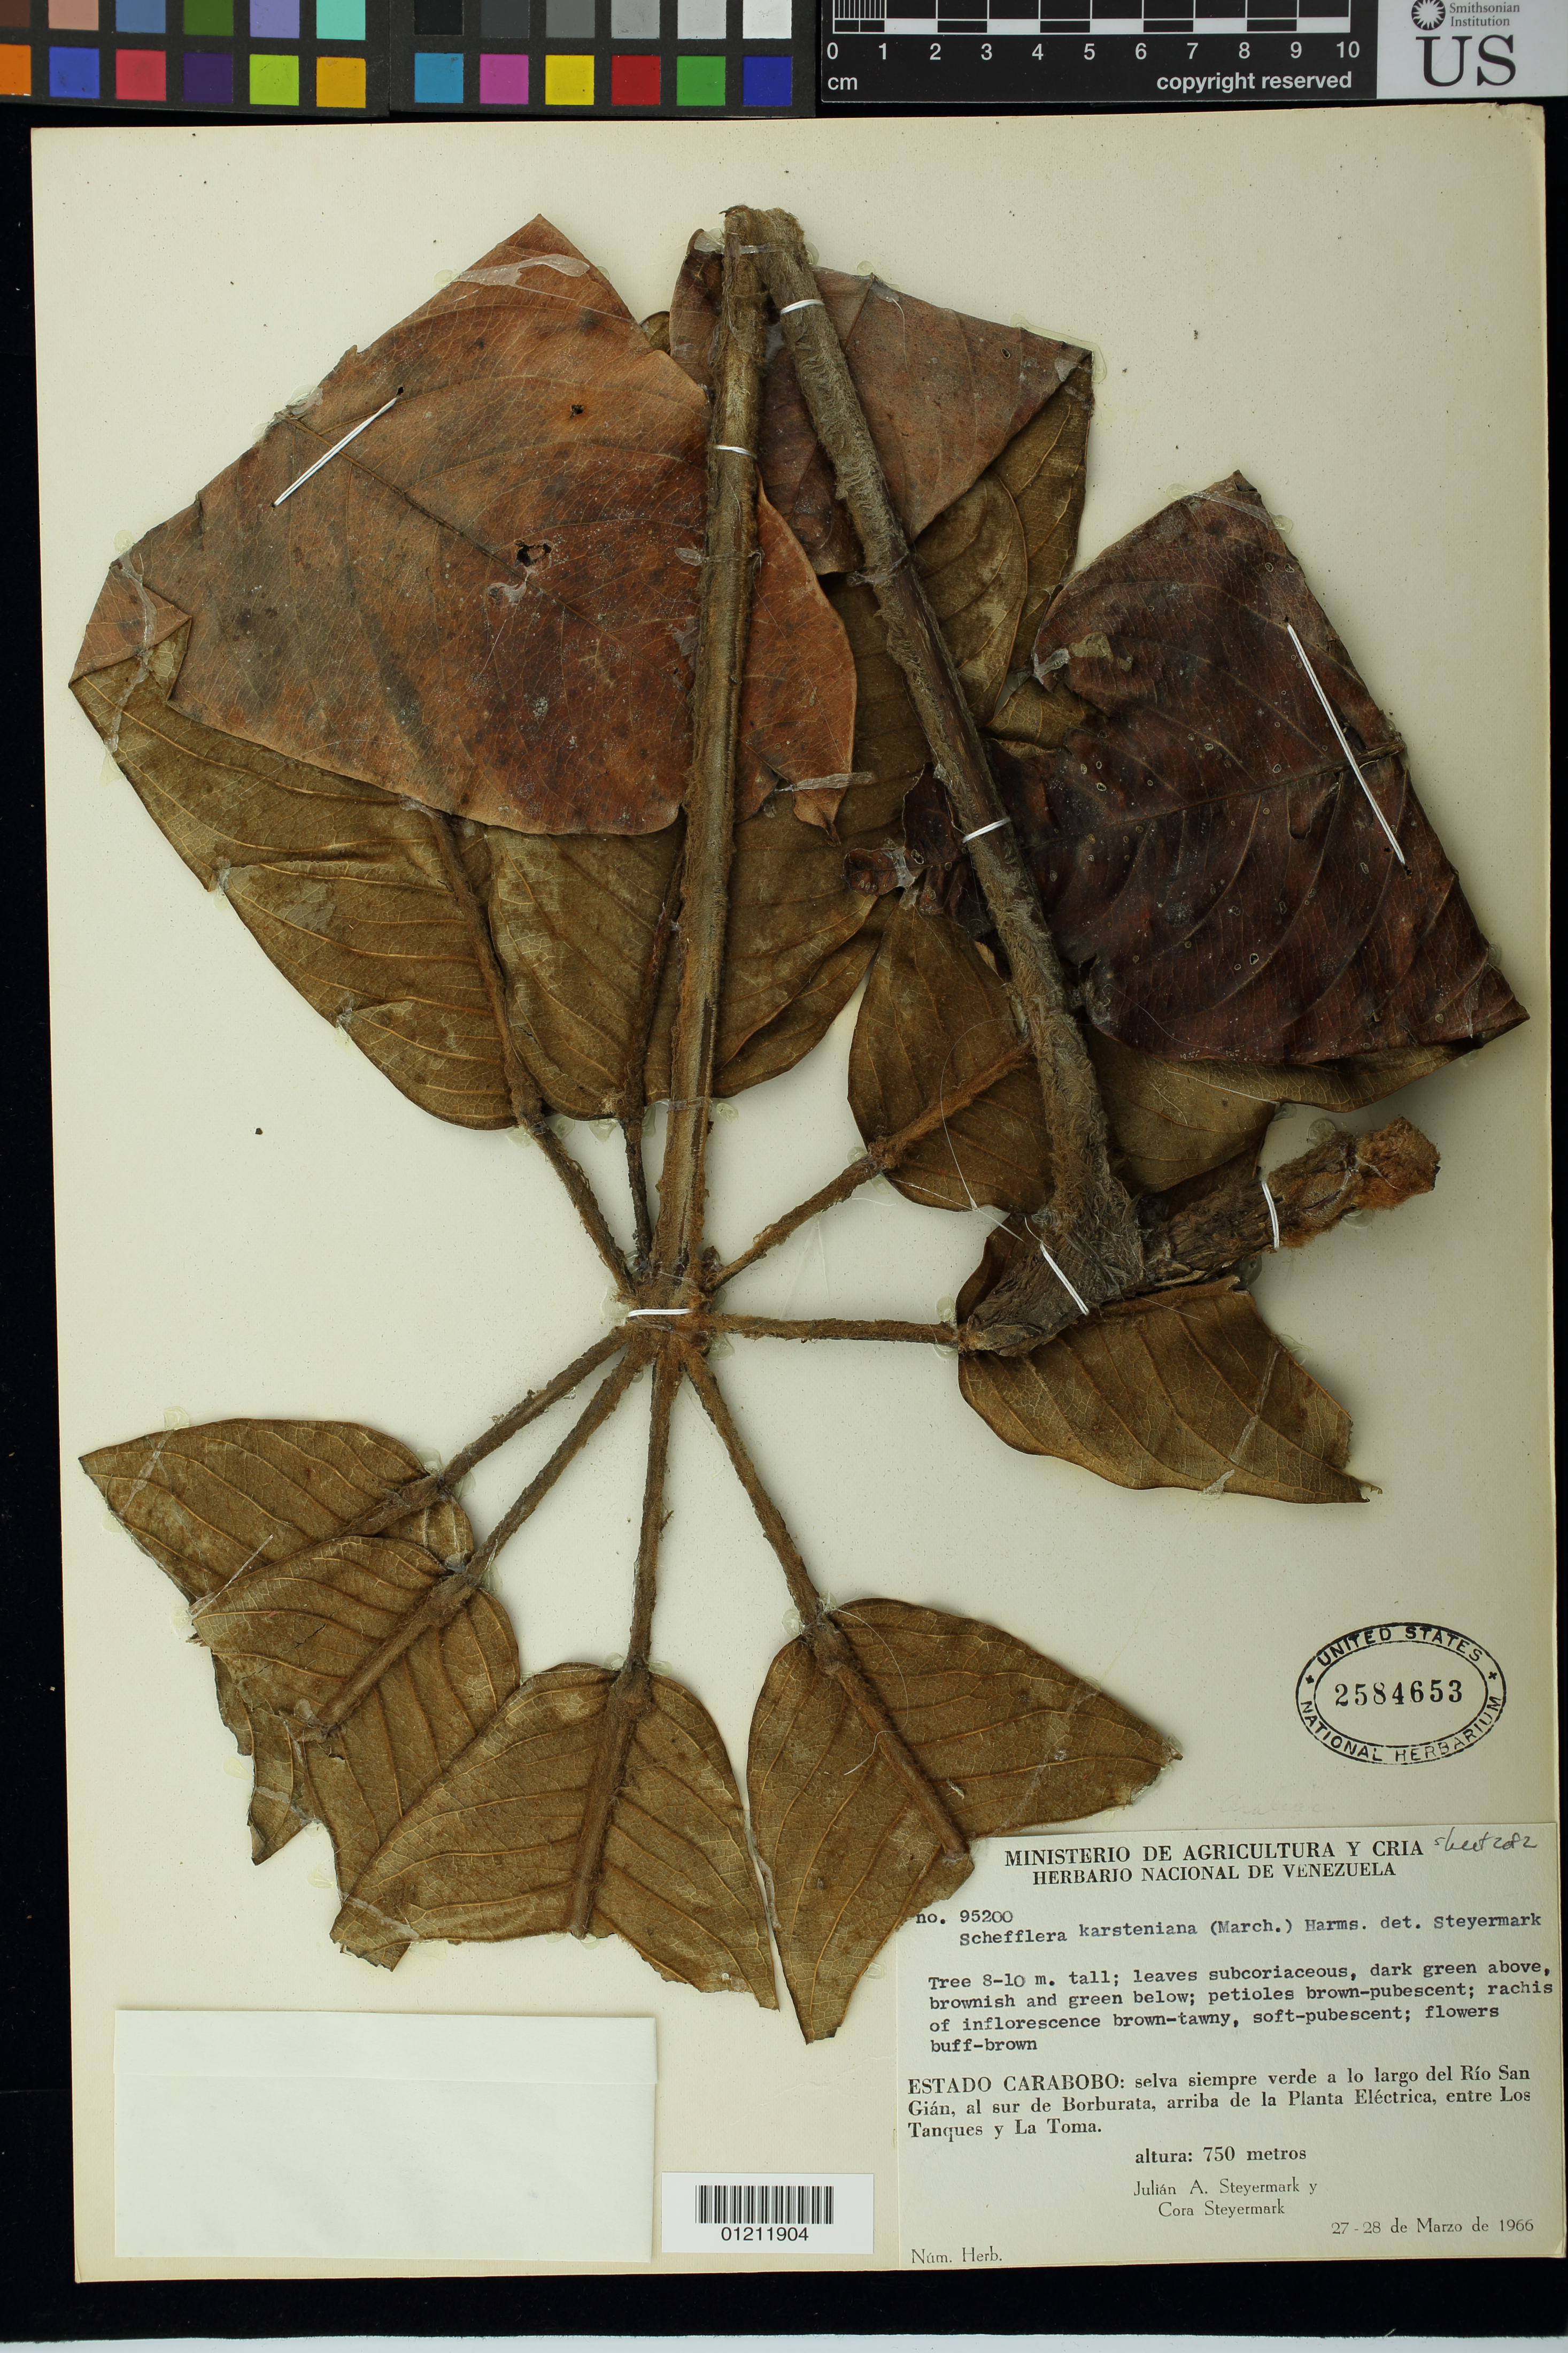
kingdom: Plantae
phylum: Tracheophyta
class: Magnoliopsida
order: Apiales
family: Araliaceae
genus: Schefflera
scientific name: Schefflera karsteniana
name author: (Marchal) Harms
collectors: J. Steyermark & C. Steyermark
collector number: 95200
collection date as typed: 27 Mar 1966 to 28 Mar 1966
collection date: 1966-03-27/1966-03-28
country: Venezuela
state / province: Carabobo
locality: Estado Carabobo: selva siempre verde a lo largo del Río San Gián, al sur de Borburata, arriba de la Planta Eléctrica, entre Los Tanques y La Toma.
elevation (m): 750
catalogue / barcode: US 2584653